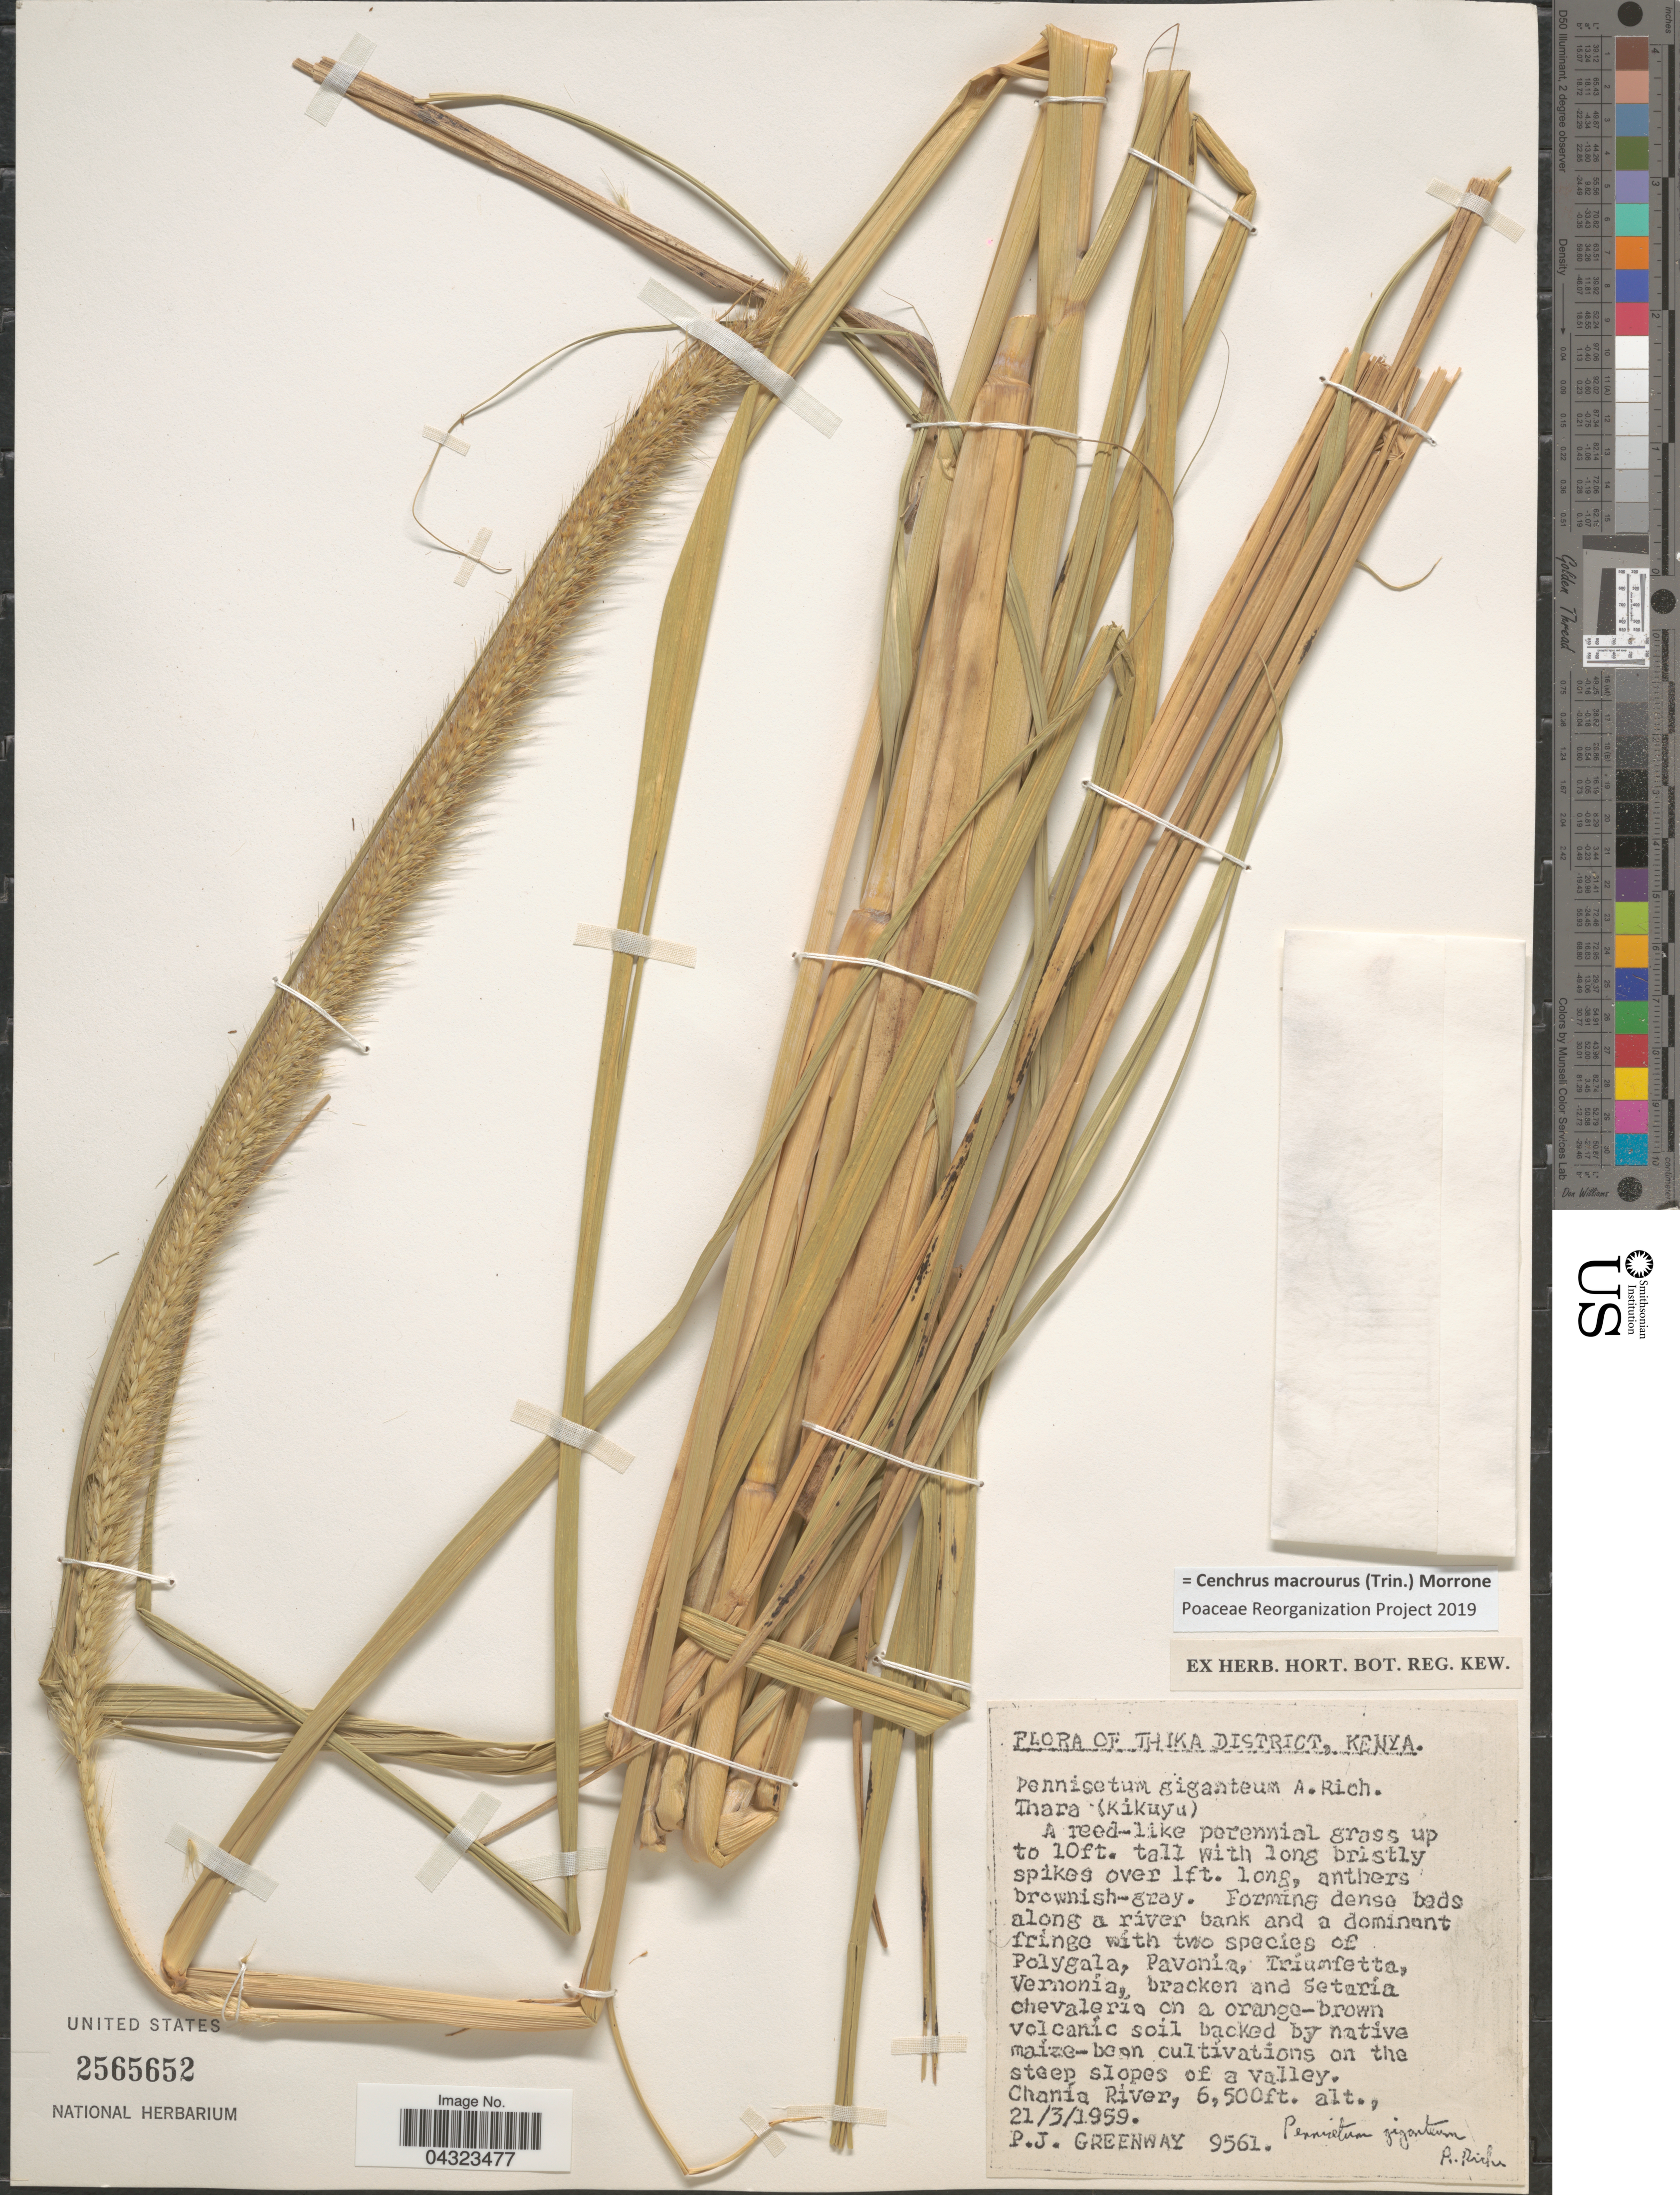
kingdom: Plantae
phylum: Tracheophyta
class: Liliopsida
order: Poales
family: Poaceae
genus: Cenchrus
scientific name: Cenchrus macrourus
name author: (Trin.) Morrone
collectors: P. J. Greenway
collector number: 9561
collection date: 1959-03-21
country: Kenya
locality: Thika District. Steep slopes of a valley. Chania River.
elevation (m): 1981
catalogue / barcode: US 2565652